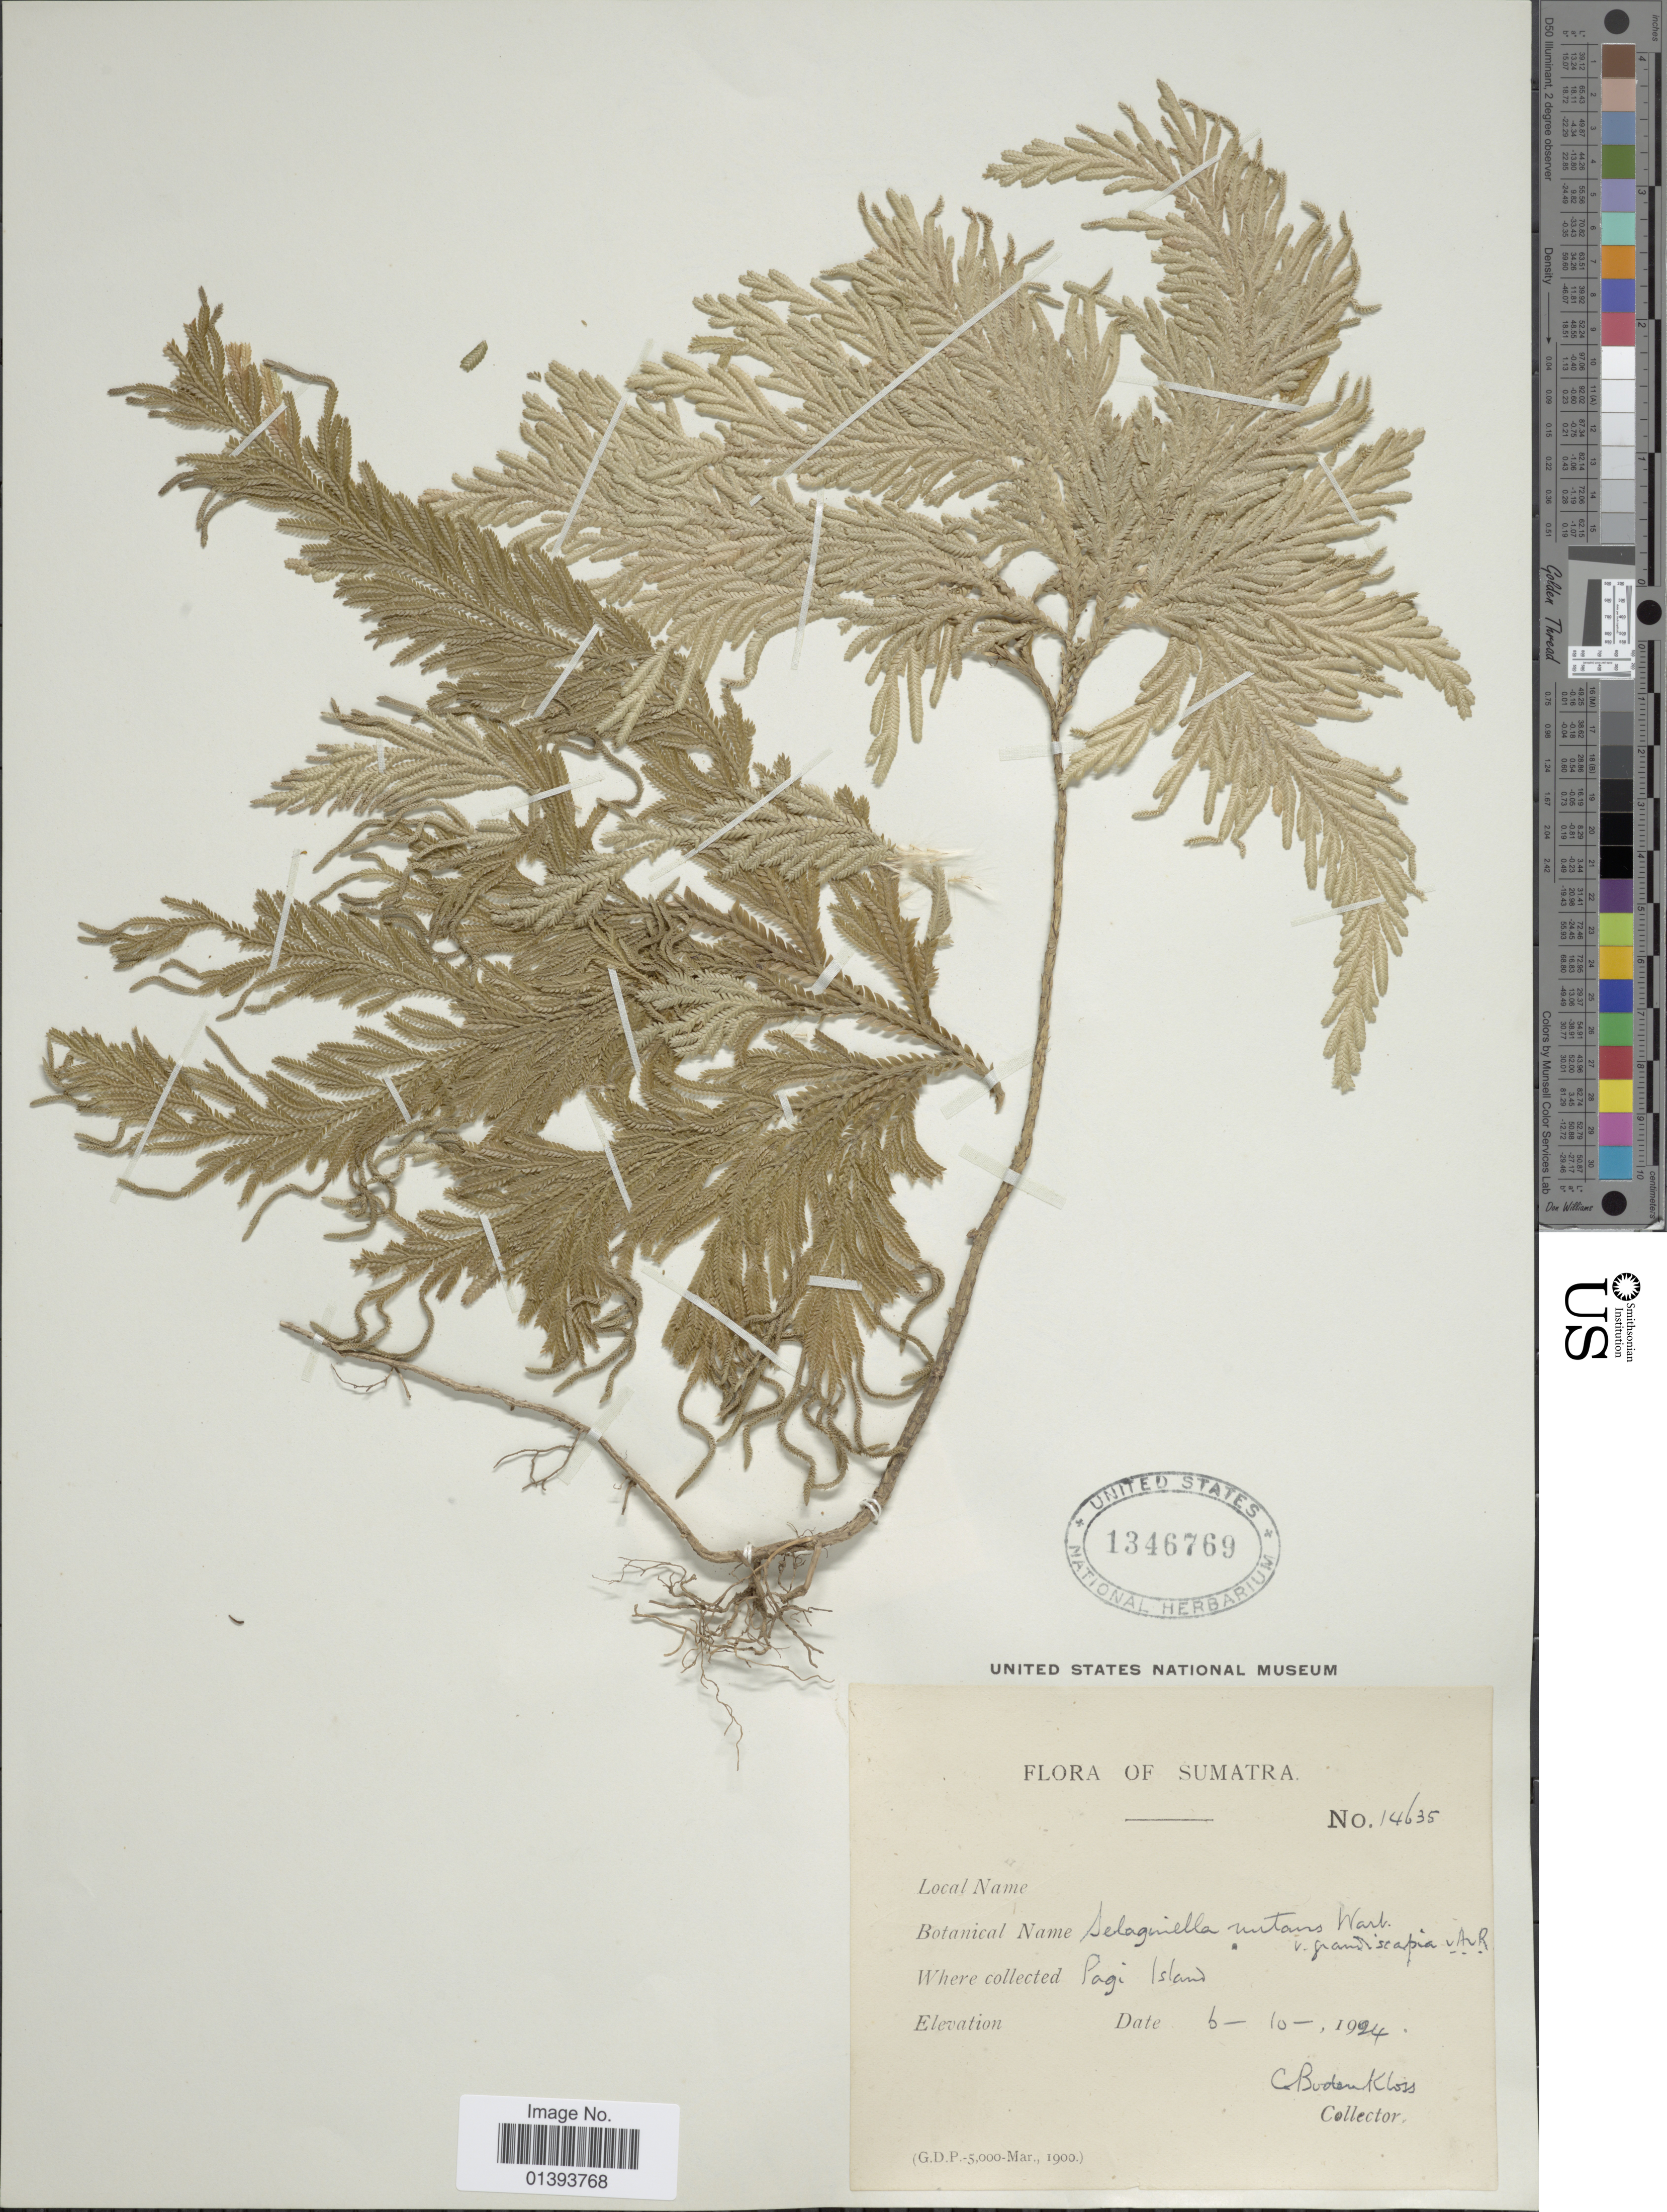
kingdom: Plantae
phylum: Tracheophyta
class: Lycopodiopsida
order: Selaginellales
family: Selaginellaceae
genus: Selaginella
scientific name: Selaginella frondosa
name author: Warb.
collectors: C. Boden-Kloss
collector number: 14635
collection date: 1924-10-06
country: Indonesia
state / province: Sumatra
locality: Pagi Island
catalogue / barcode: US 1346769